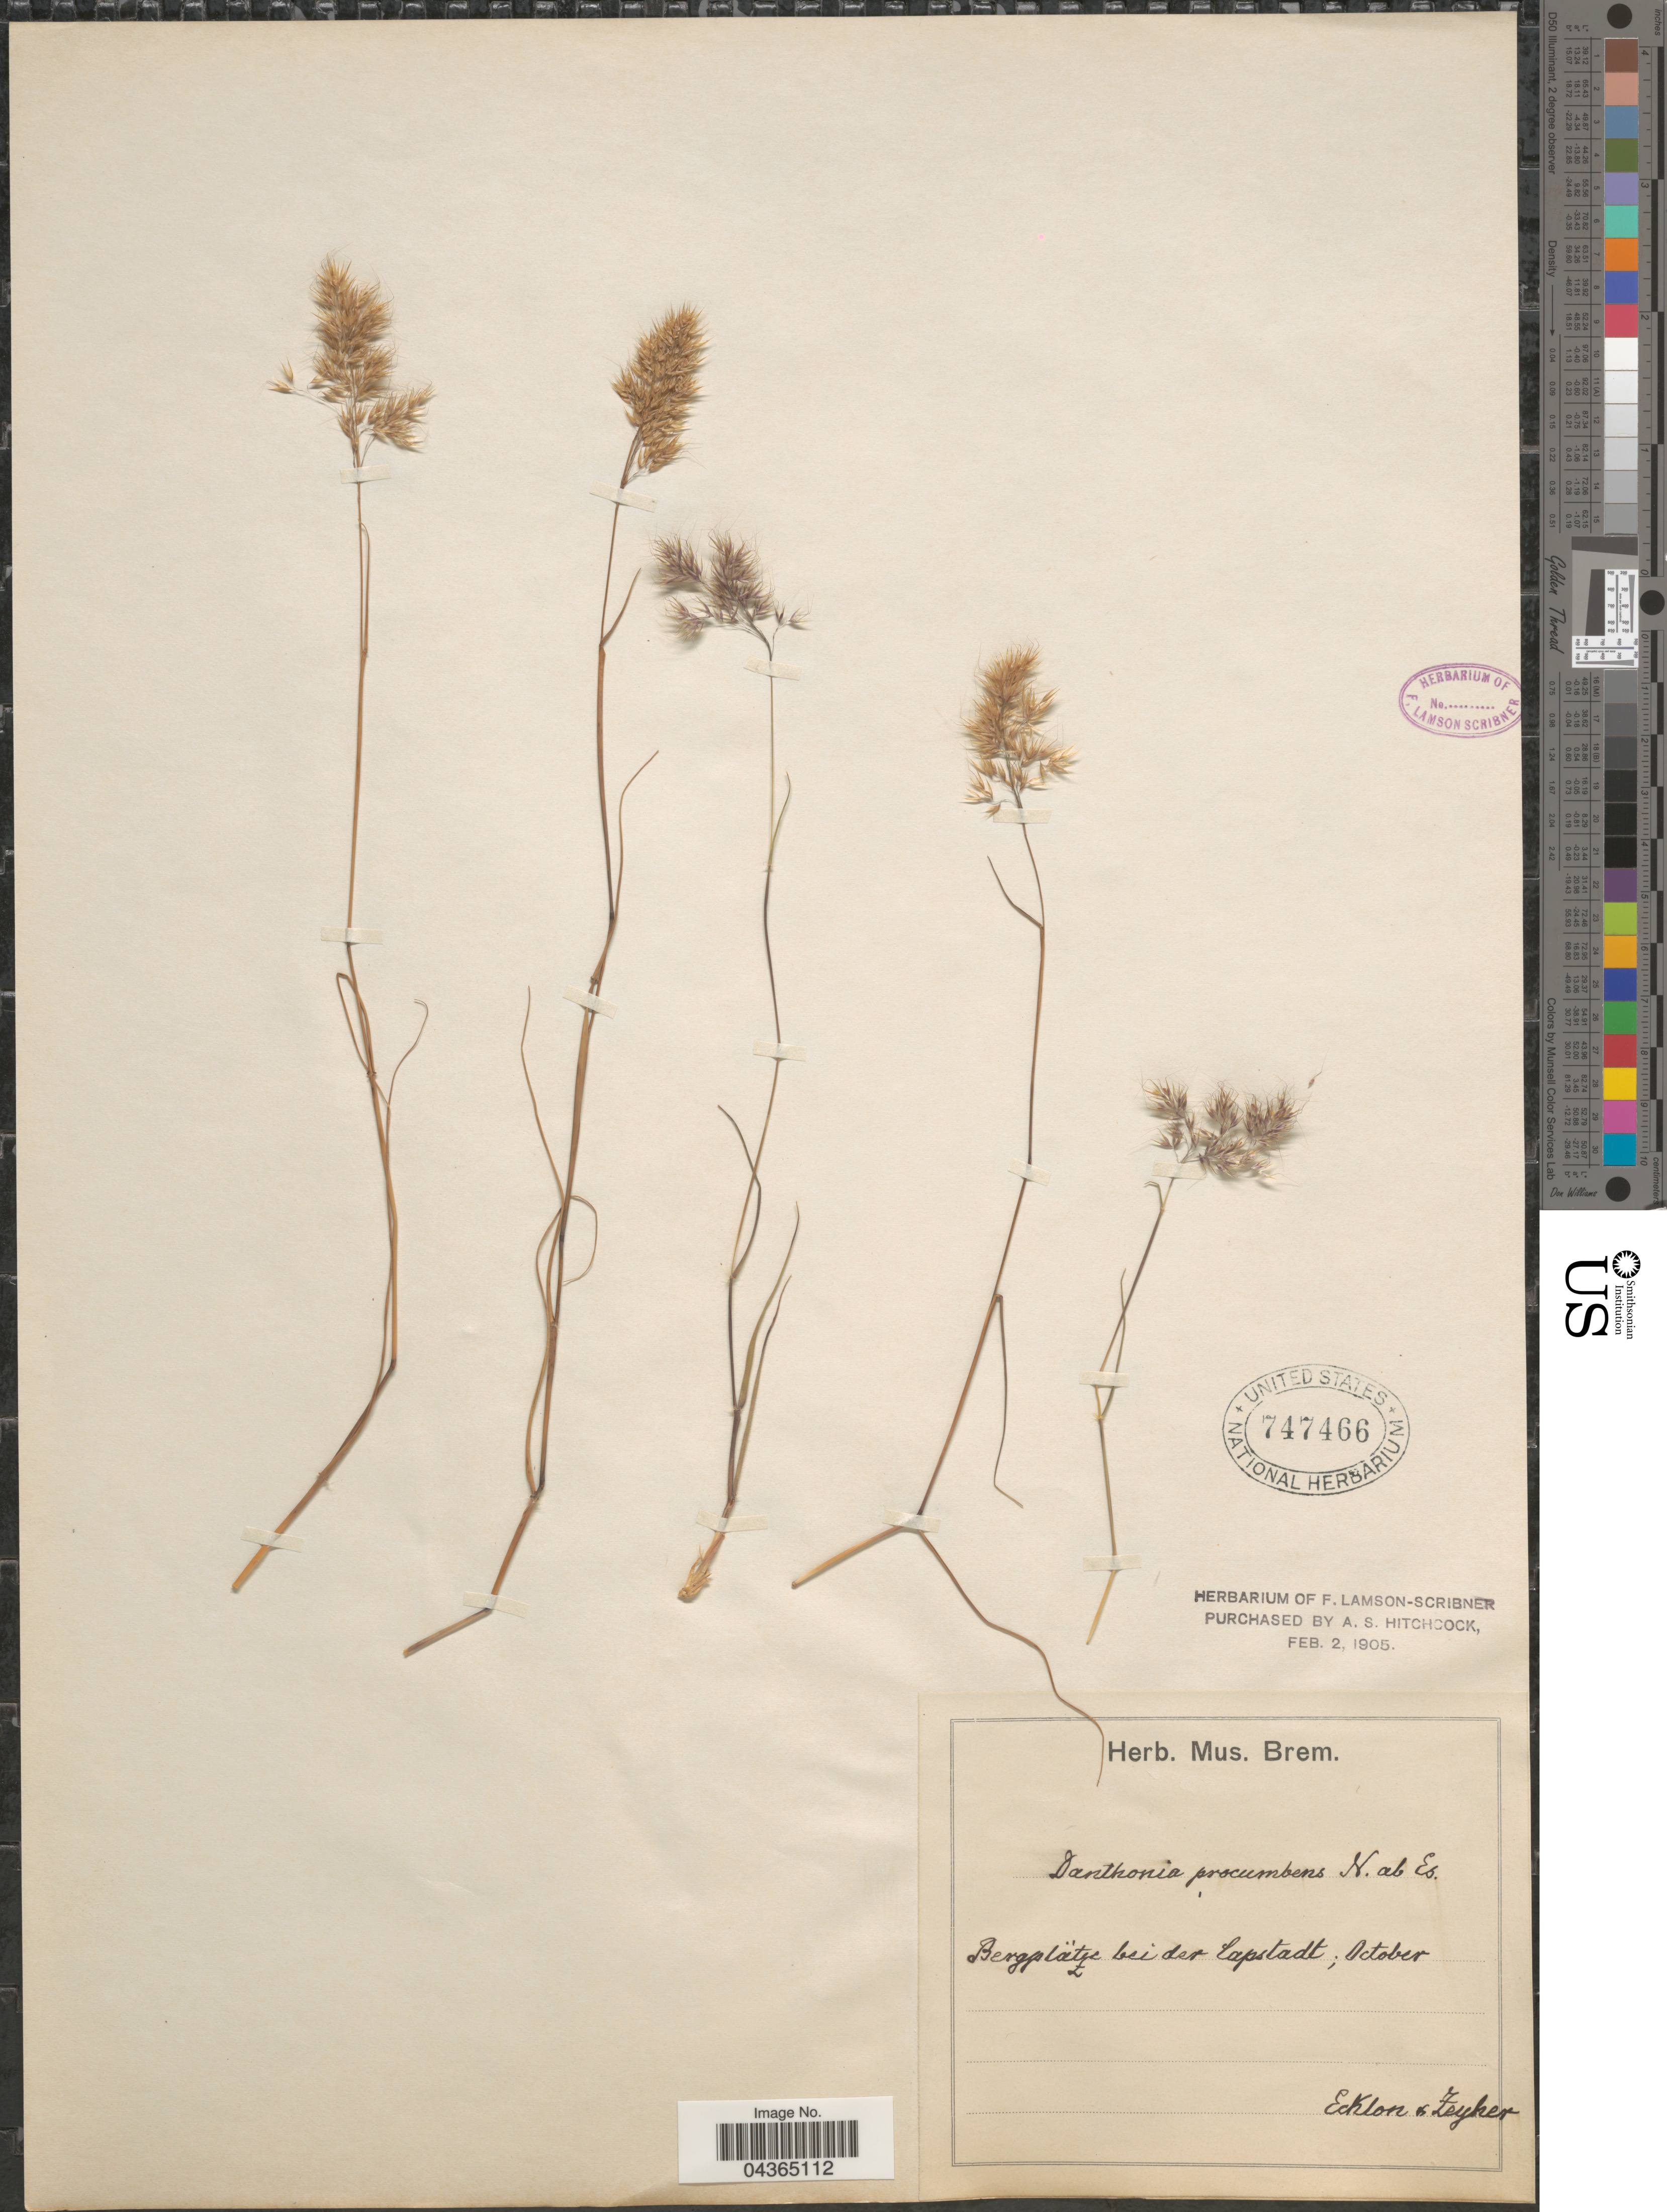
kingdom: Plantae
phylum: Tracheophyta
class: Liliopsida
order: Poales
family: Poaceae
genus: Pentameris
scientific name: Pentameris pallida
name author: (Thunb.) Galley & H.P. Linder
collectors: -. Ecklon & -. Zeyher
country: South Africa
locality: Bergplätze bei der Capstadt.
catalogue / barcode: US 747466